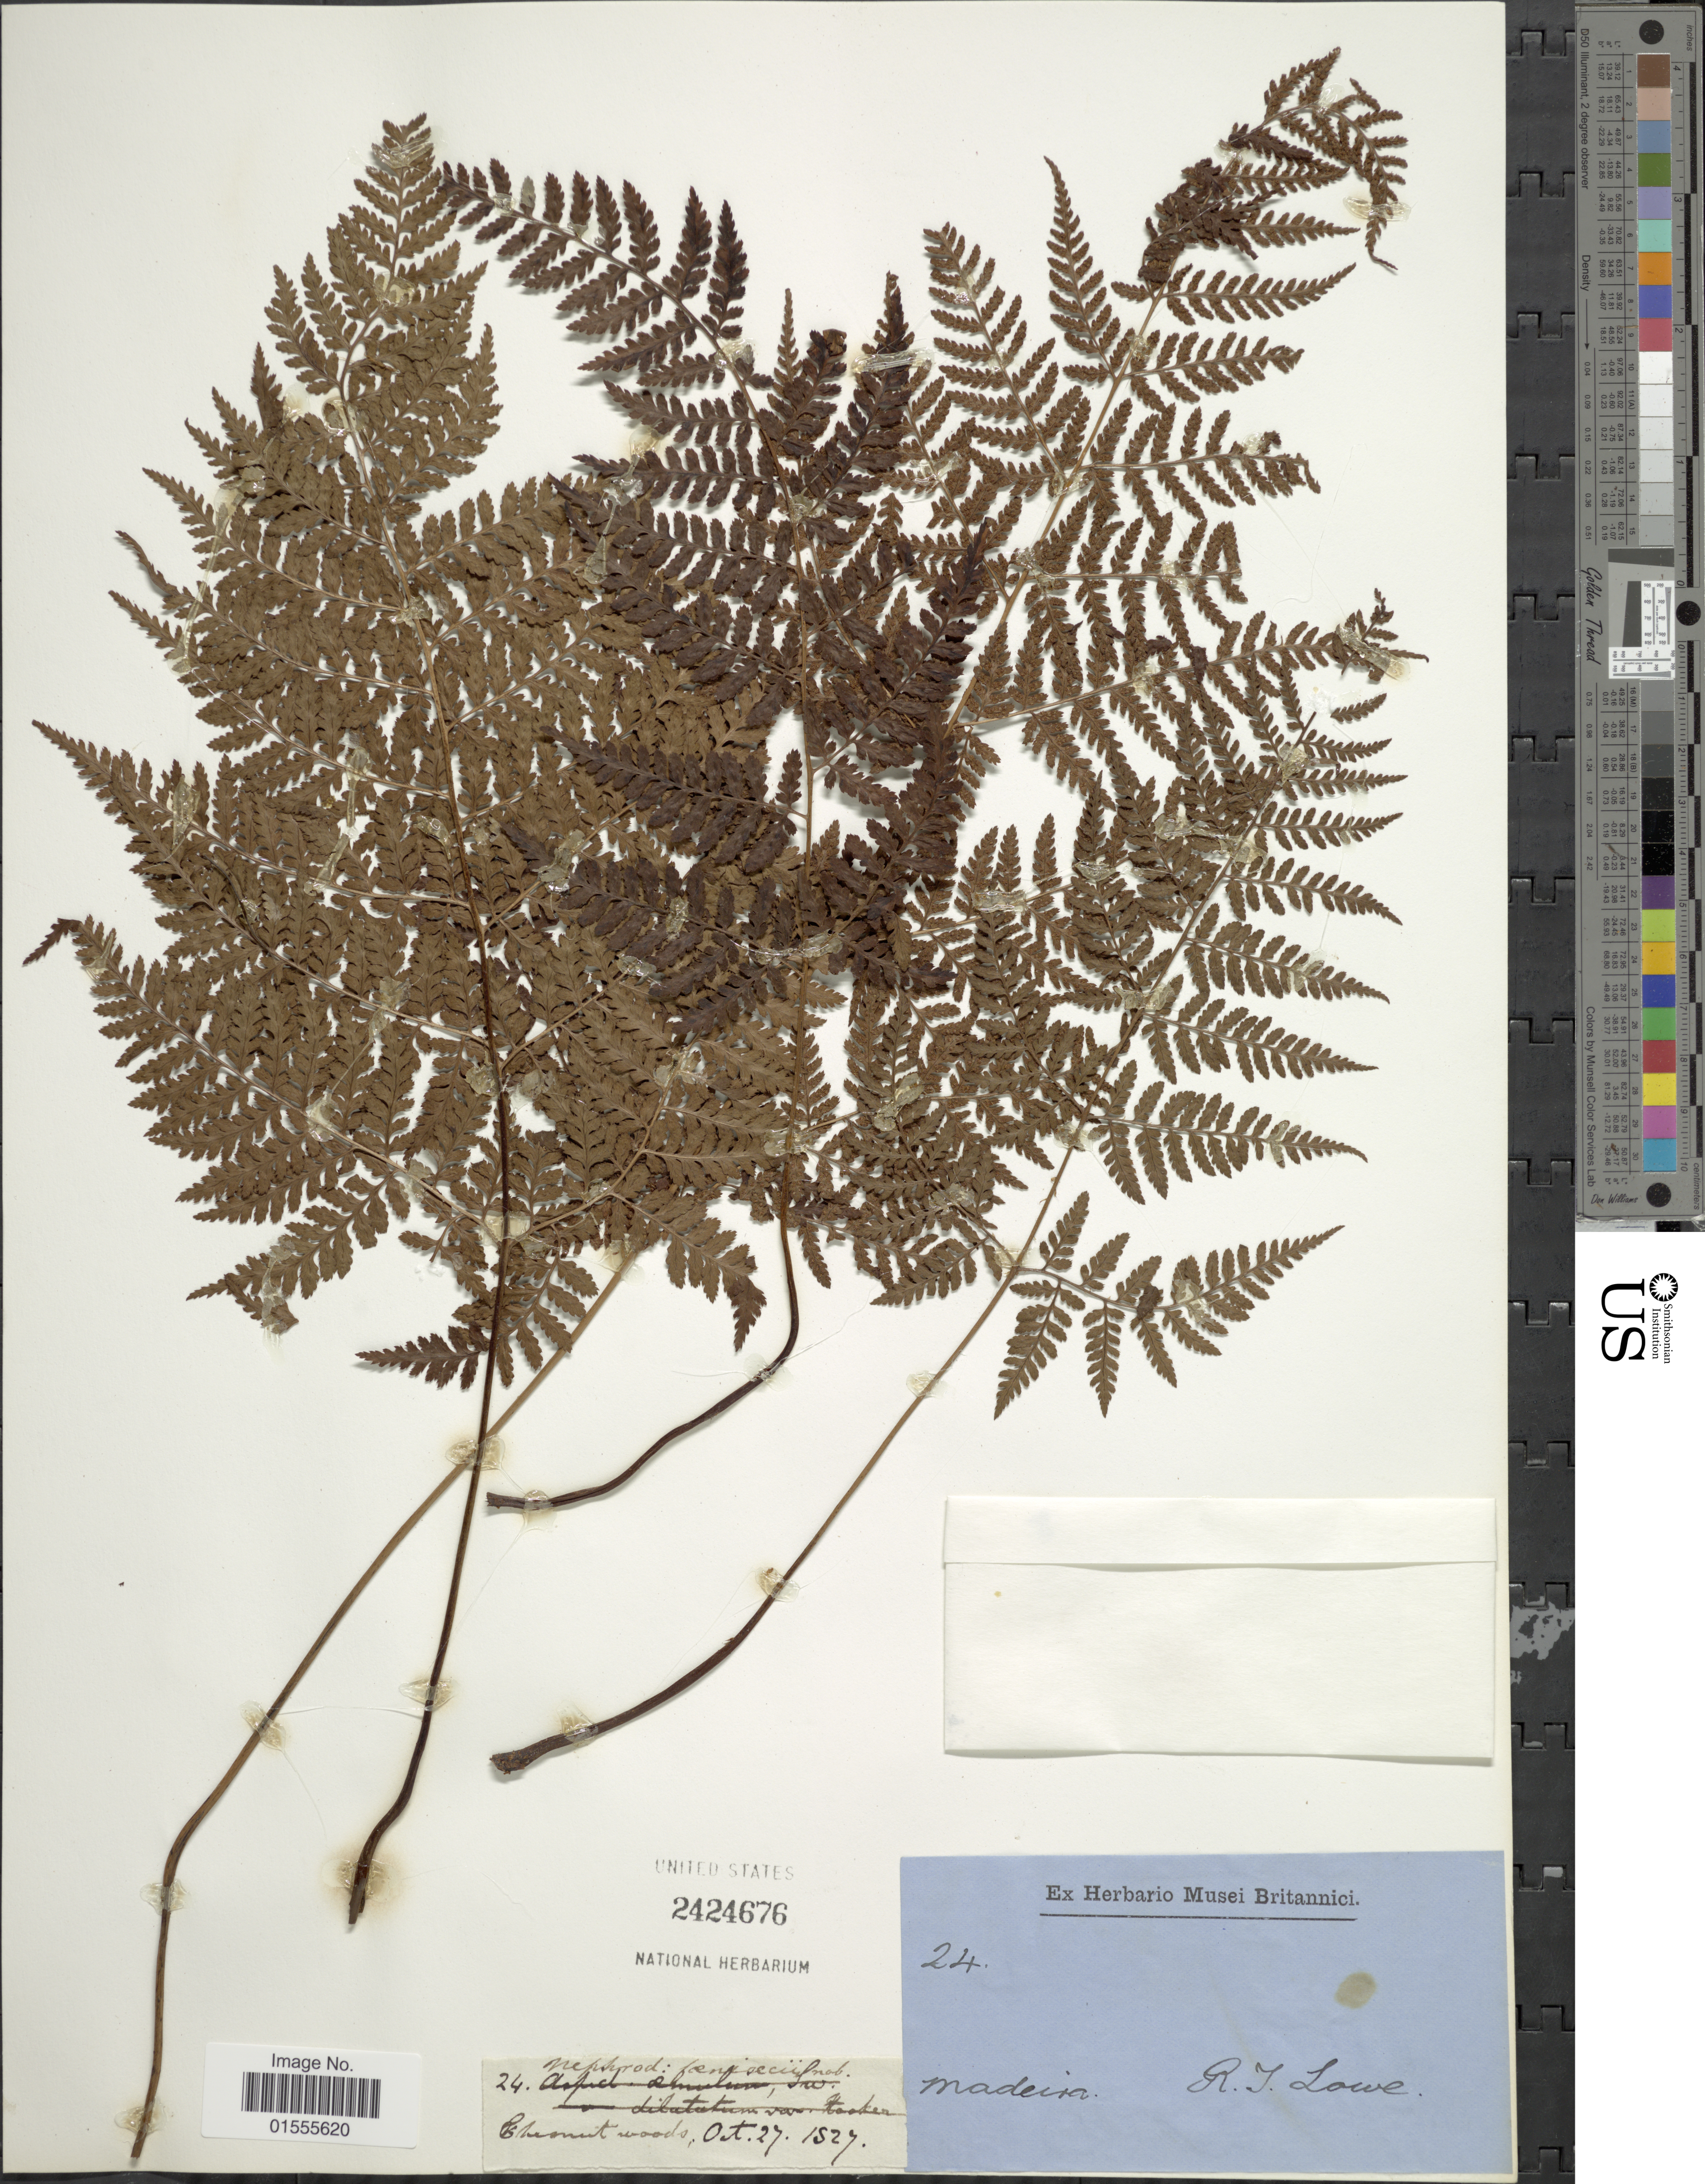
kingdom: Plantae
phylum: Tracheophyta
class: Polypodiopsida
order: Polypodiales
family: Dryopteridaceae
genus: Dryopteris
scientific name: Dryopteris aemula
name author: Kuntze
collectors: R. T. Lowe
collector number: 24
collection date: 1927-10-27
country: Portugal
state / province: Madeira (Aut. Reg.)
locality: [illegible text] woods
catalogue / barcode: US 2424676